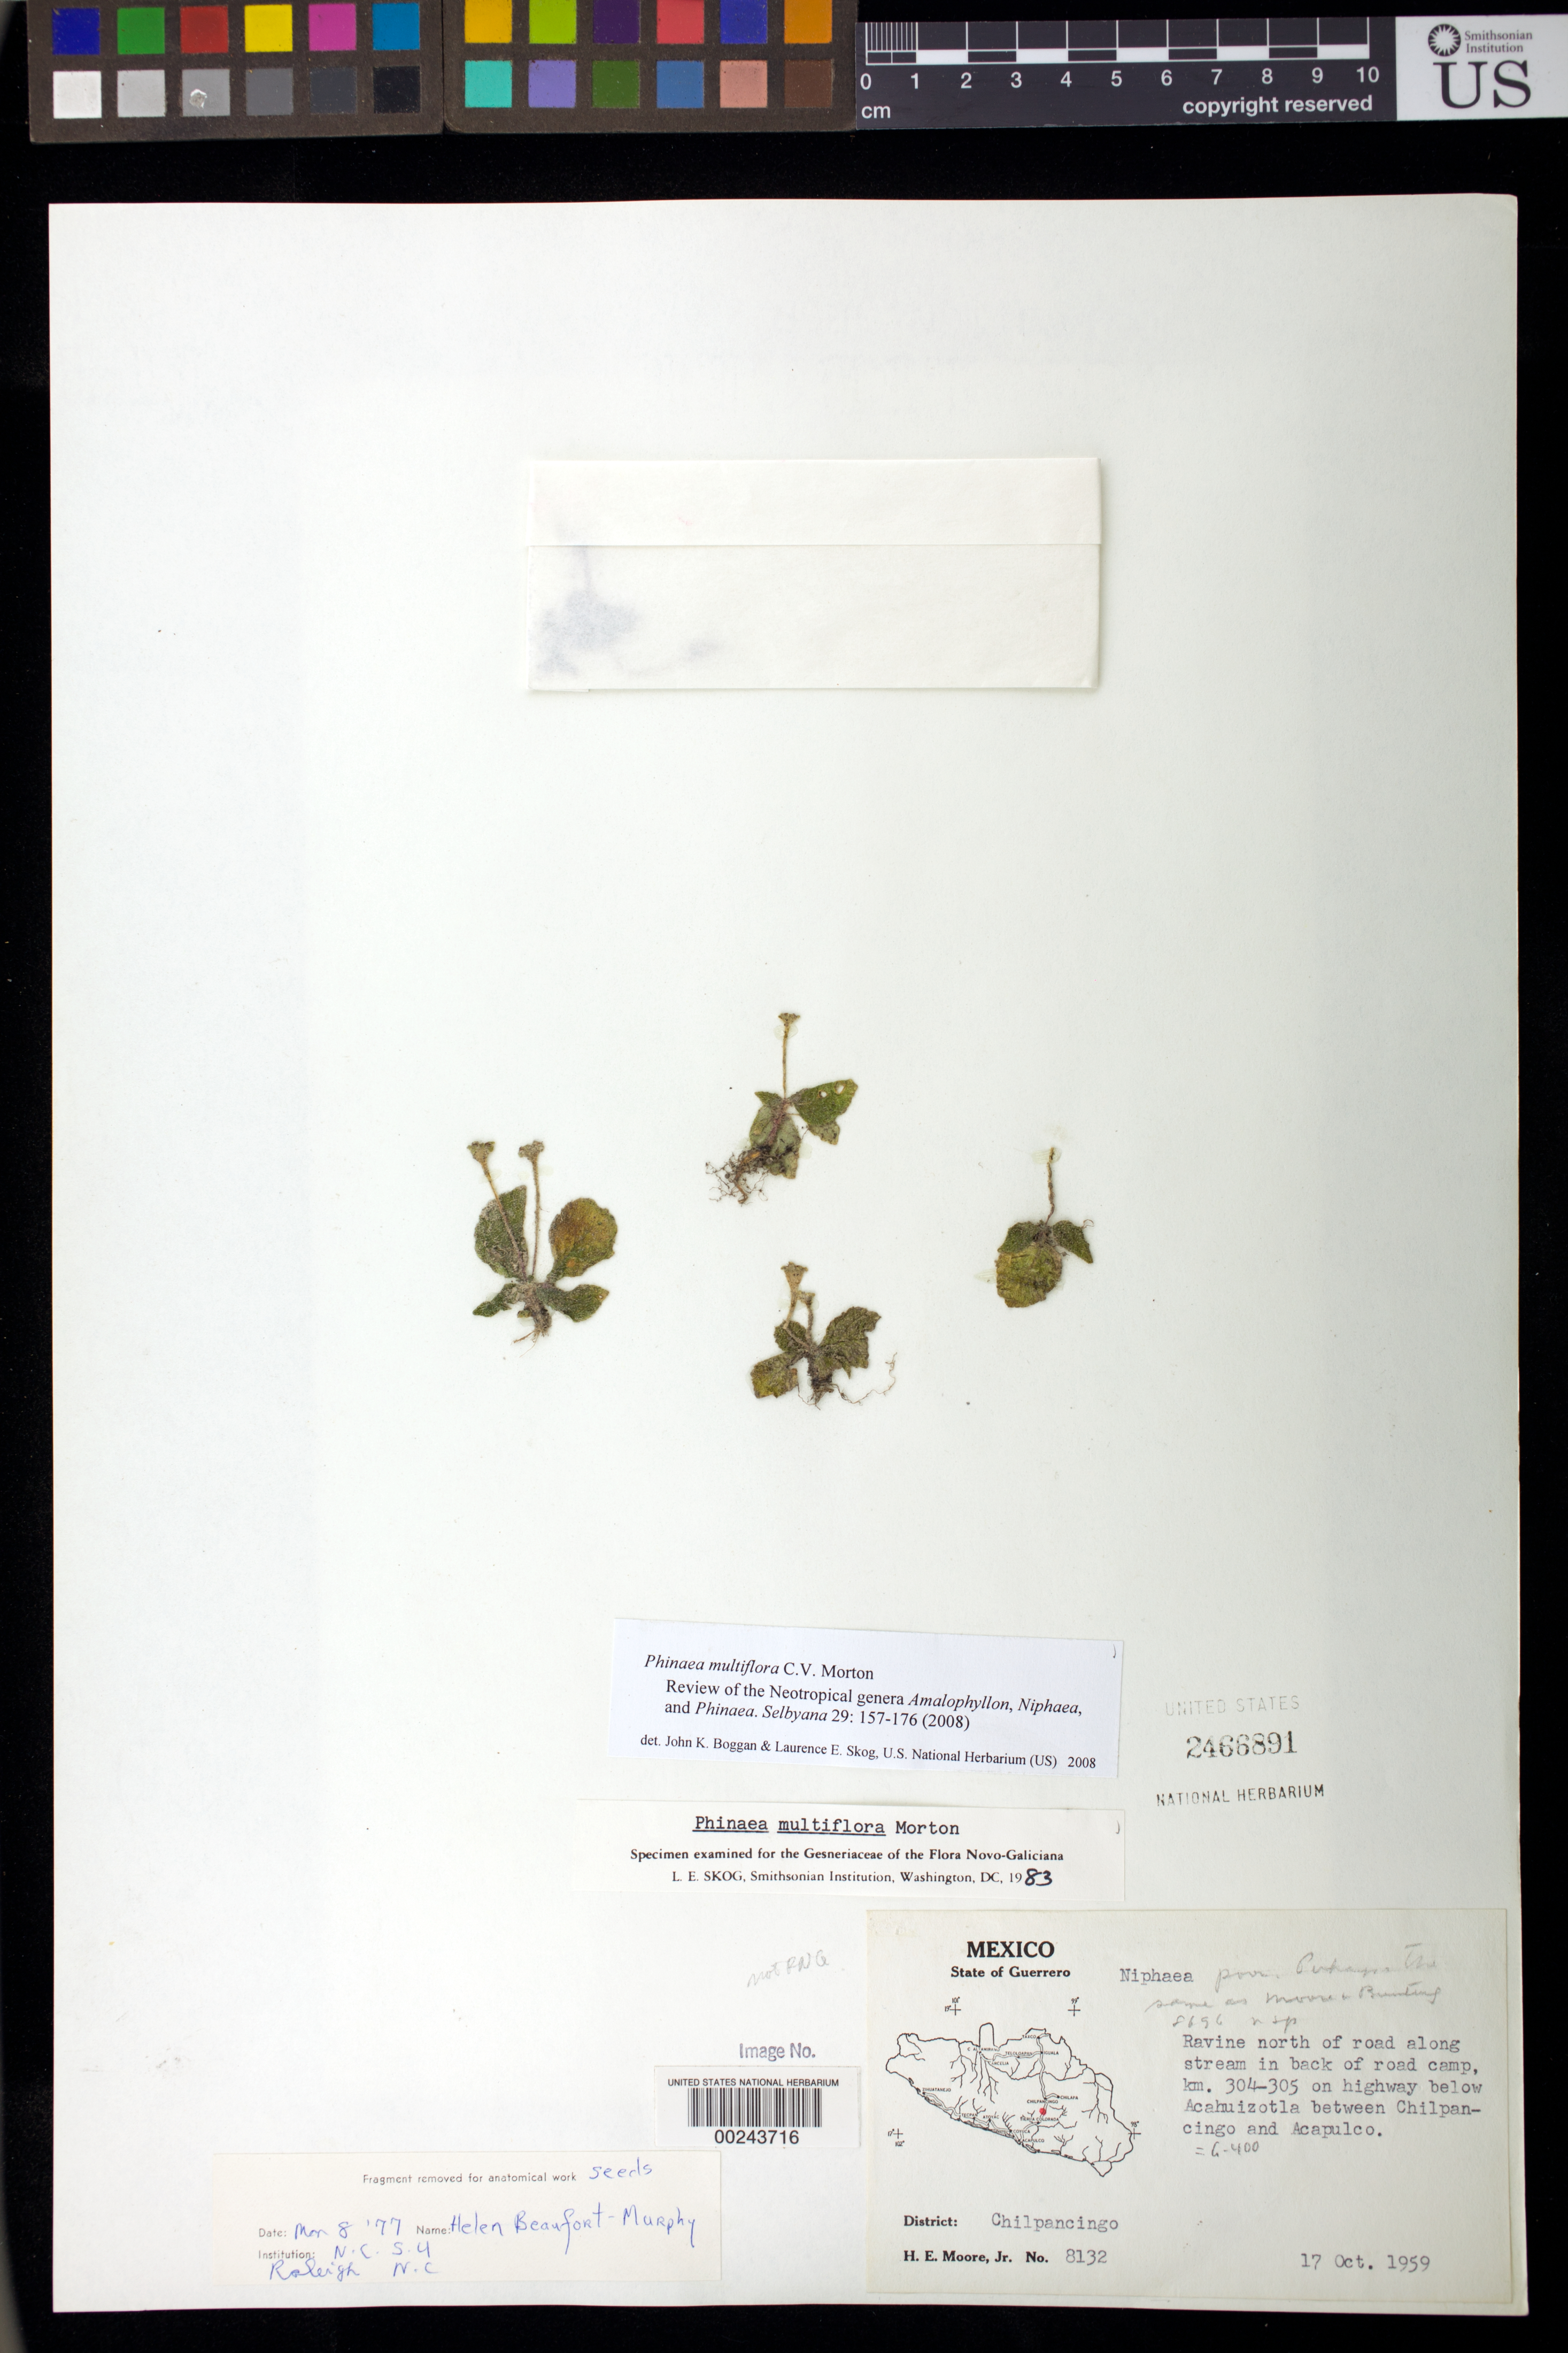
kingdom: Plantae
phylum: Tracheophyta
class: Magnoliopsida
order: Lamiales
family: Gesneriaceae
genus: Phinaea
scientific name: Phinaea multiflora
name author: C.V. Morton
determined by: Boggan, J. K.; Skog, L. E.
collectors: H. E. Moore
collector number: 8132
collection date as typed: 17 Oct 1959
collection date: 1959-10-17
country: Mexico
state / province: Guerrero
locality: District Chilpancingo. Ravine north of road along stream in back of road camp, km 304-305 on highway between Chilpancingo and Acapulco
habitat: Ravine along stream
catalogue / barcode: US 2466891